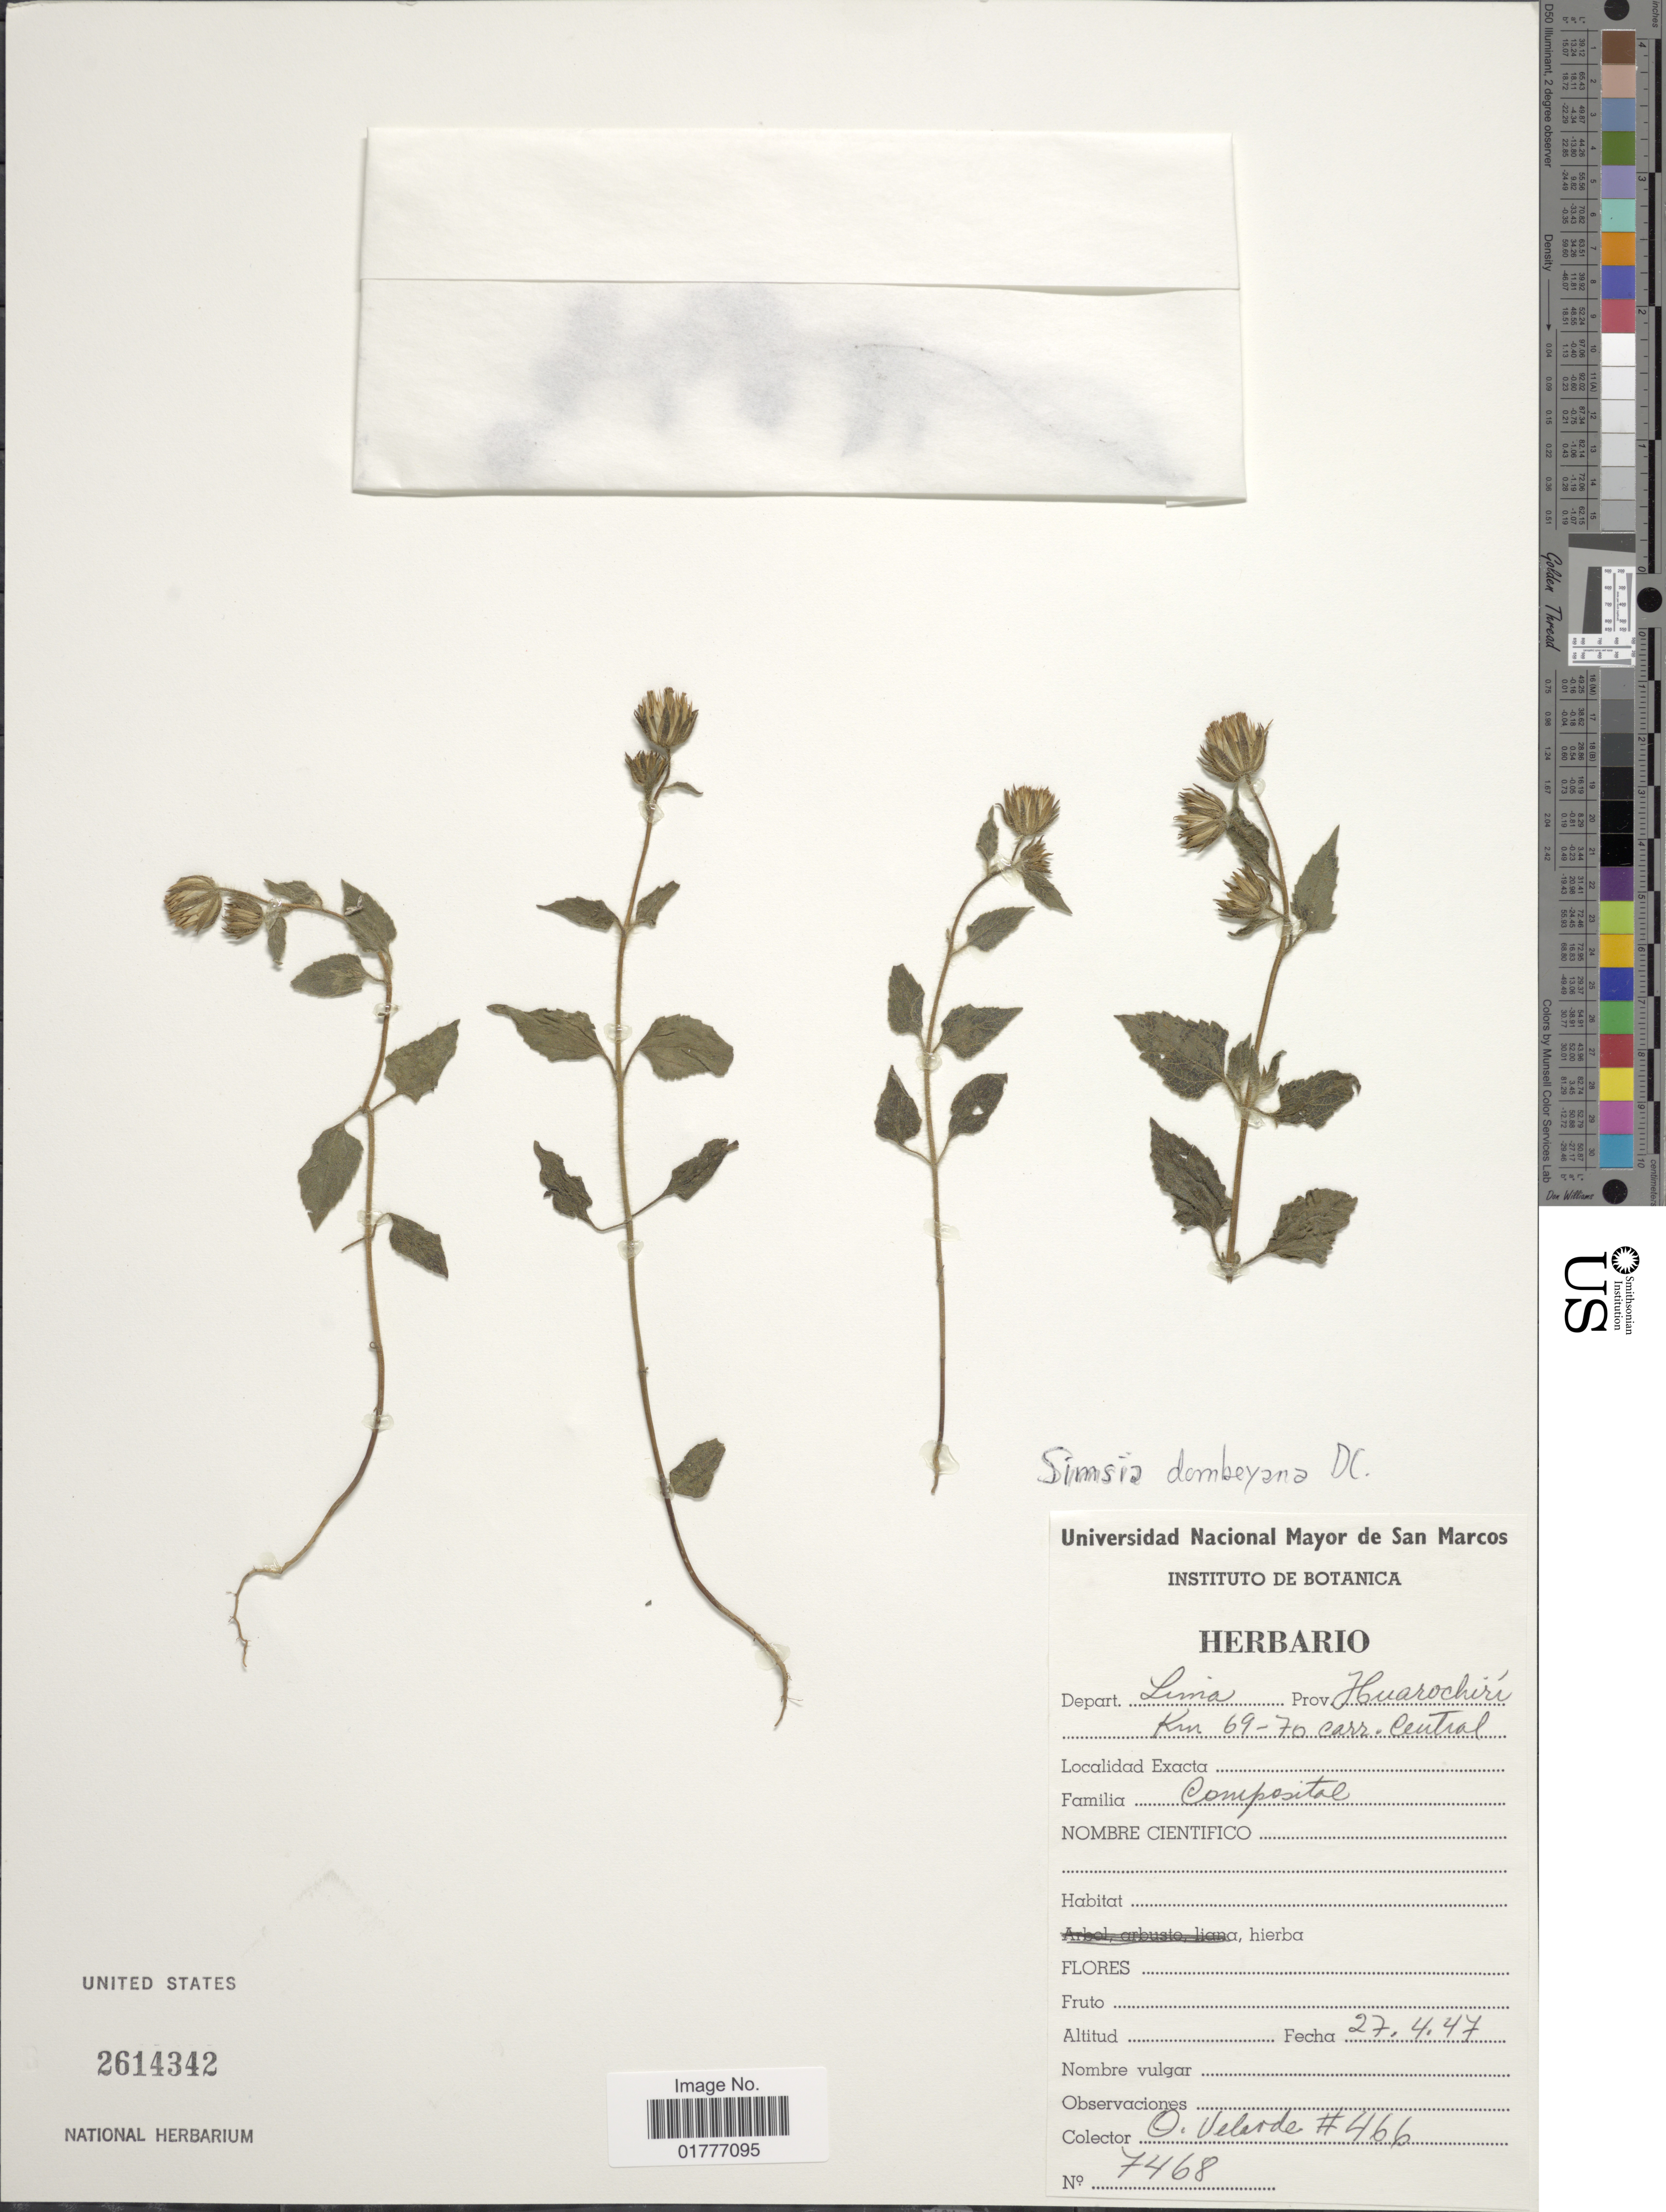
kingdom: Plantae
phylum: Tracheophyta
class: Magnoliopsida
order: Asterales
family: Asteraceae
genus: Simsia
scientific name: Simsia dombeyana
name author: DC.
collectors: O. Velarde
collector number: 466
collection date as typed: Transcribed d/m/y: 27/4/47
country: Peru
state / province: Lima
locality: Prov. Huarochirí. Km 69-70 carr. Central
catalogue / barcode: US 2614342